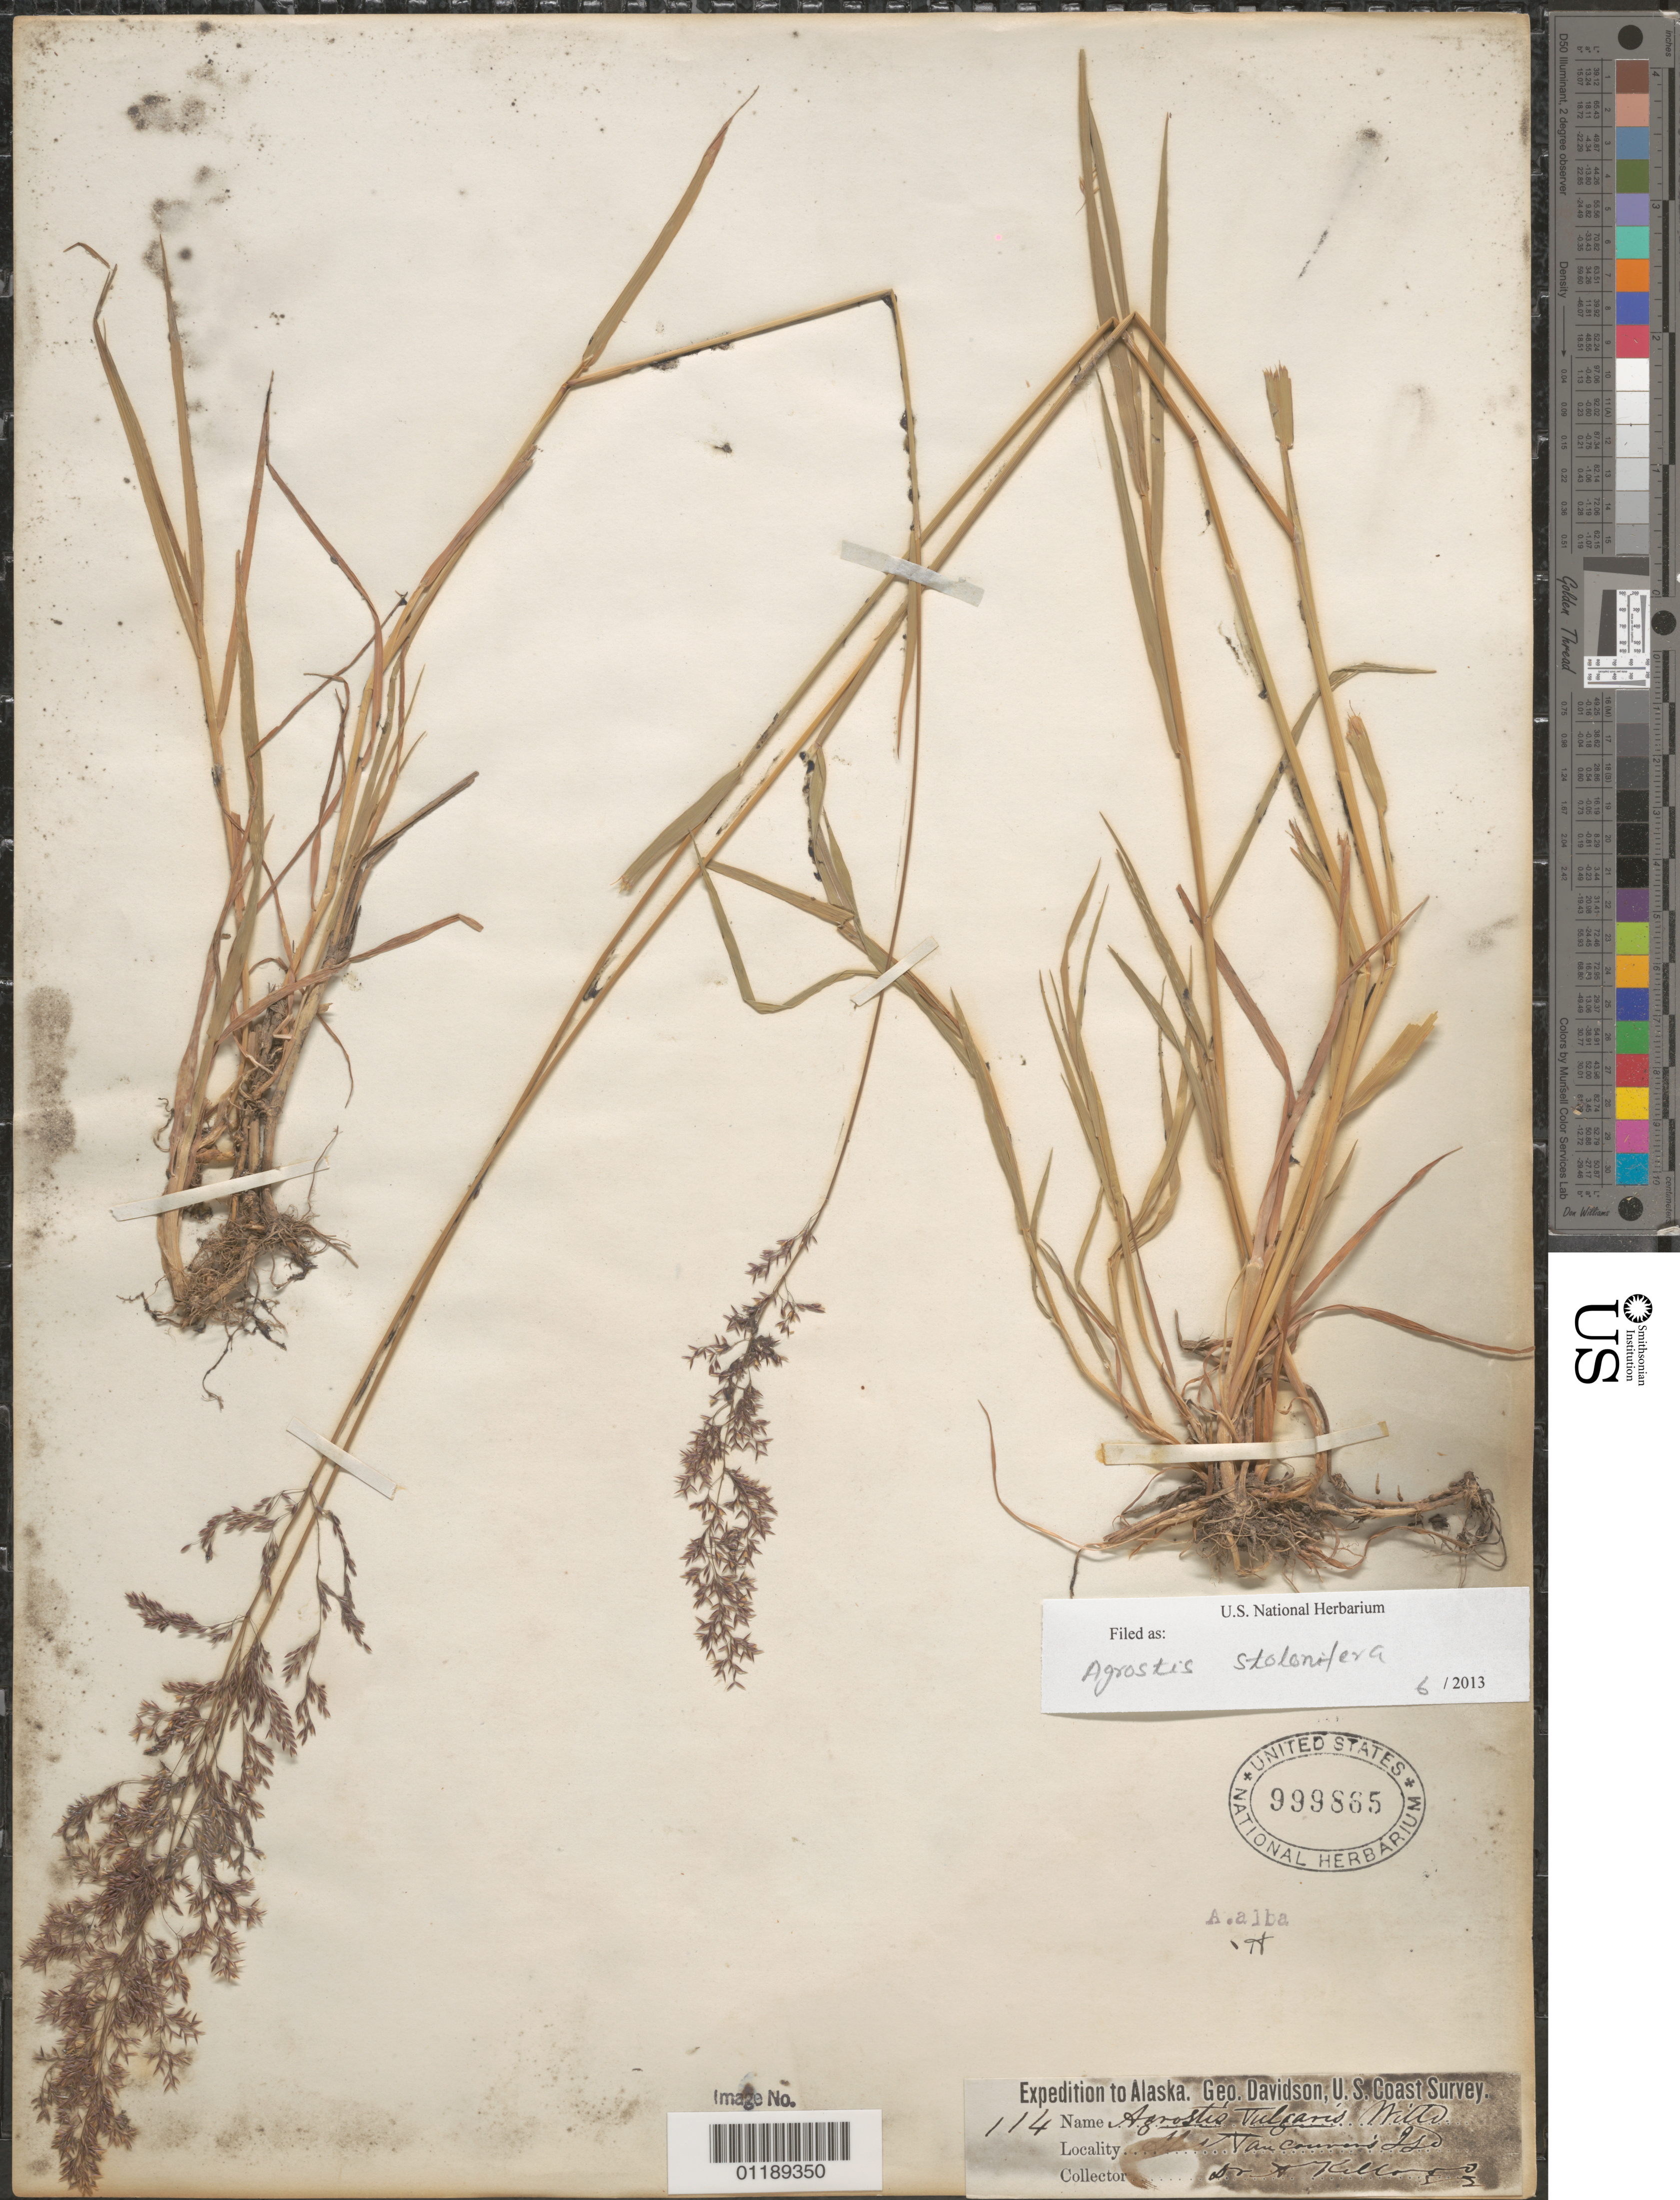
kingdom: Plantae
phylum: Tracheophyta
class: Liliopsida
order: Poales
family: Poaceae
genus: Agrostis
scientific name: Agrostis stolonifera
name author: L.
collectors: A. Kellogg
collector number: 114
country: United States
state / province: Alaska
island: Vancouver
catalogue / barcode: US 999865